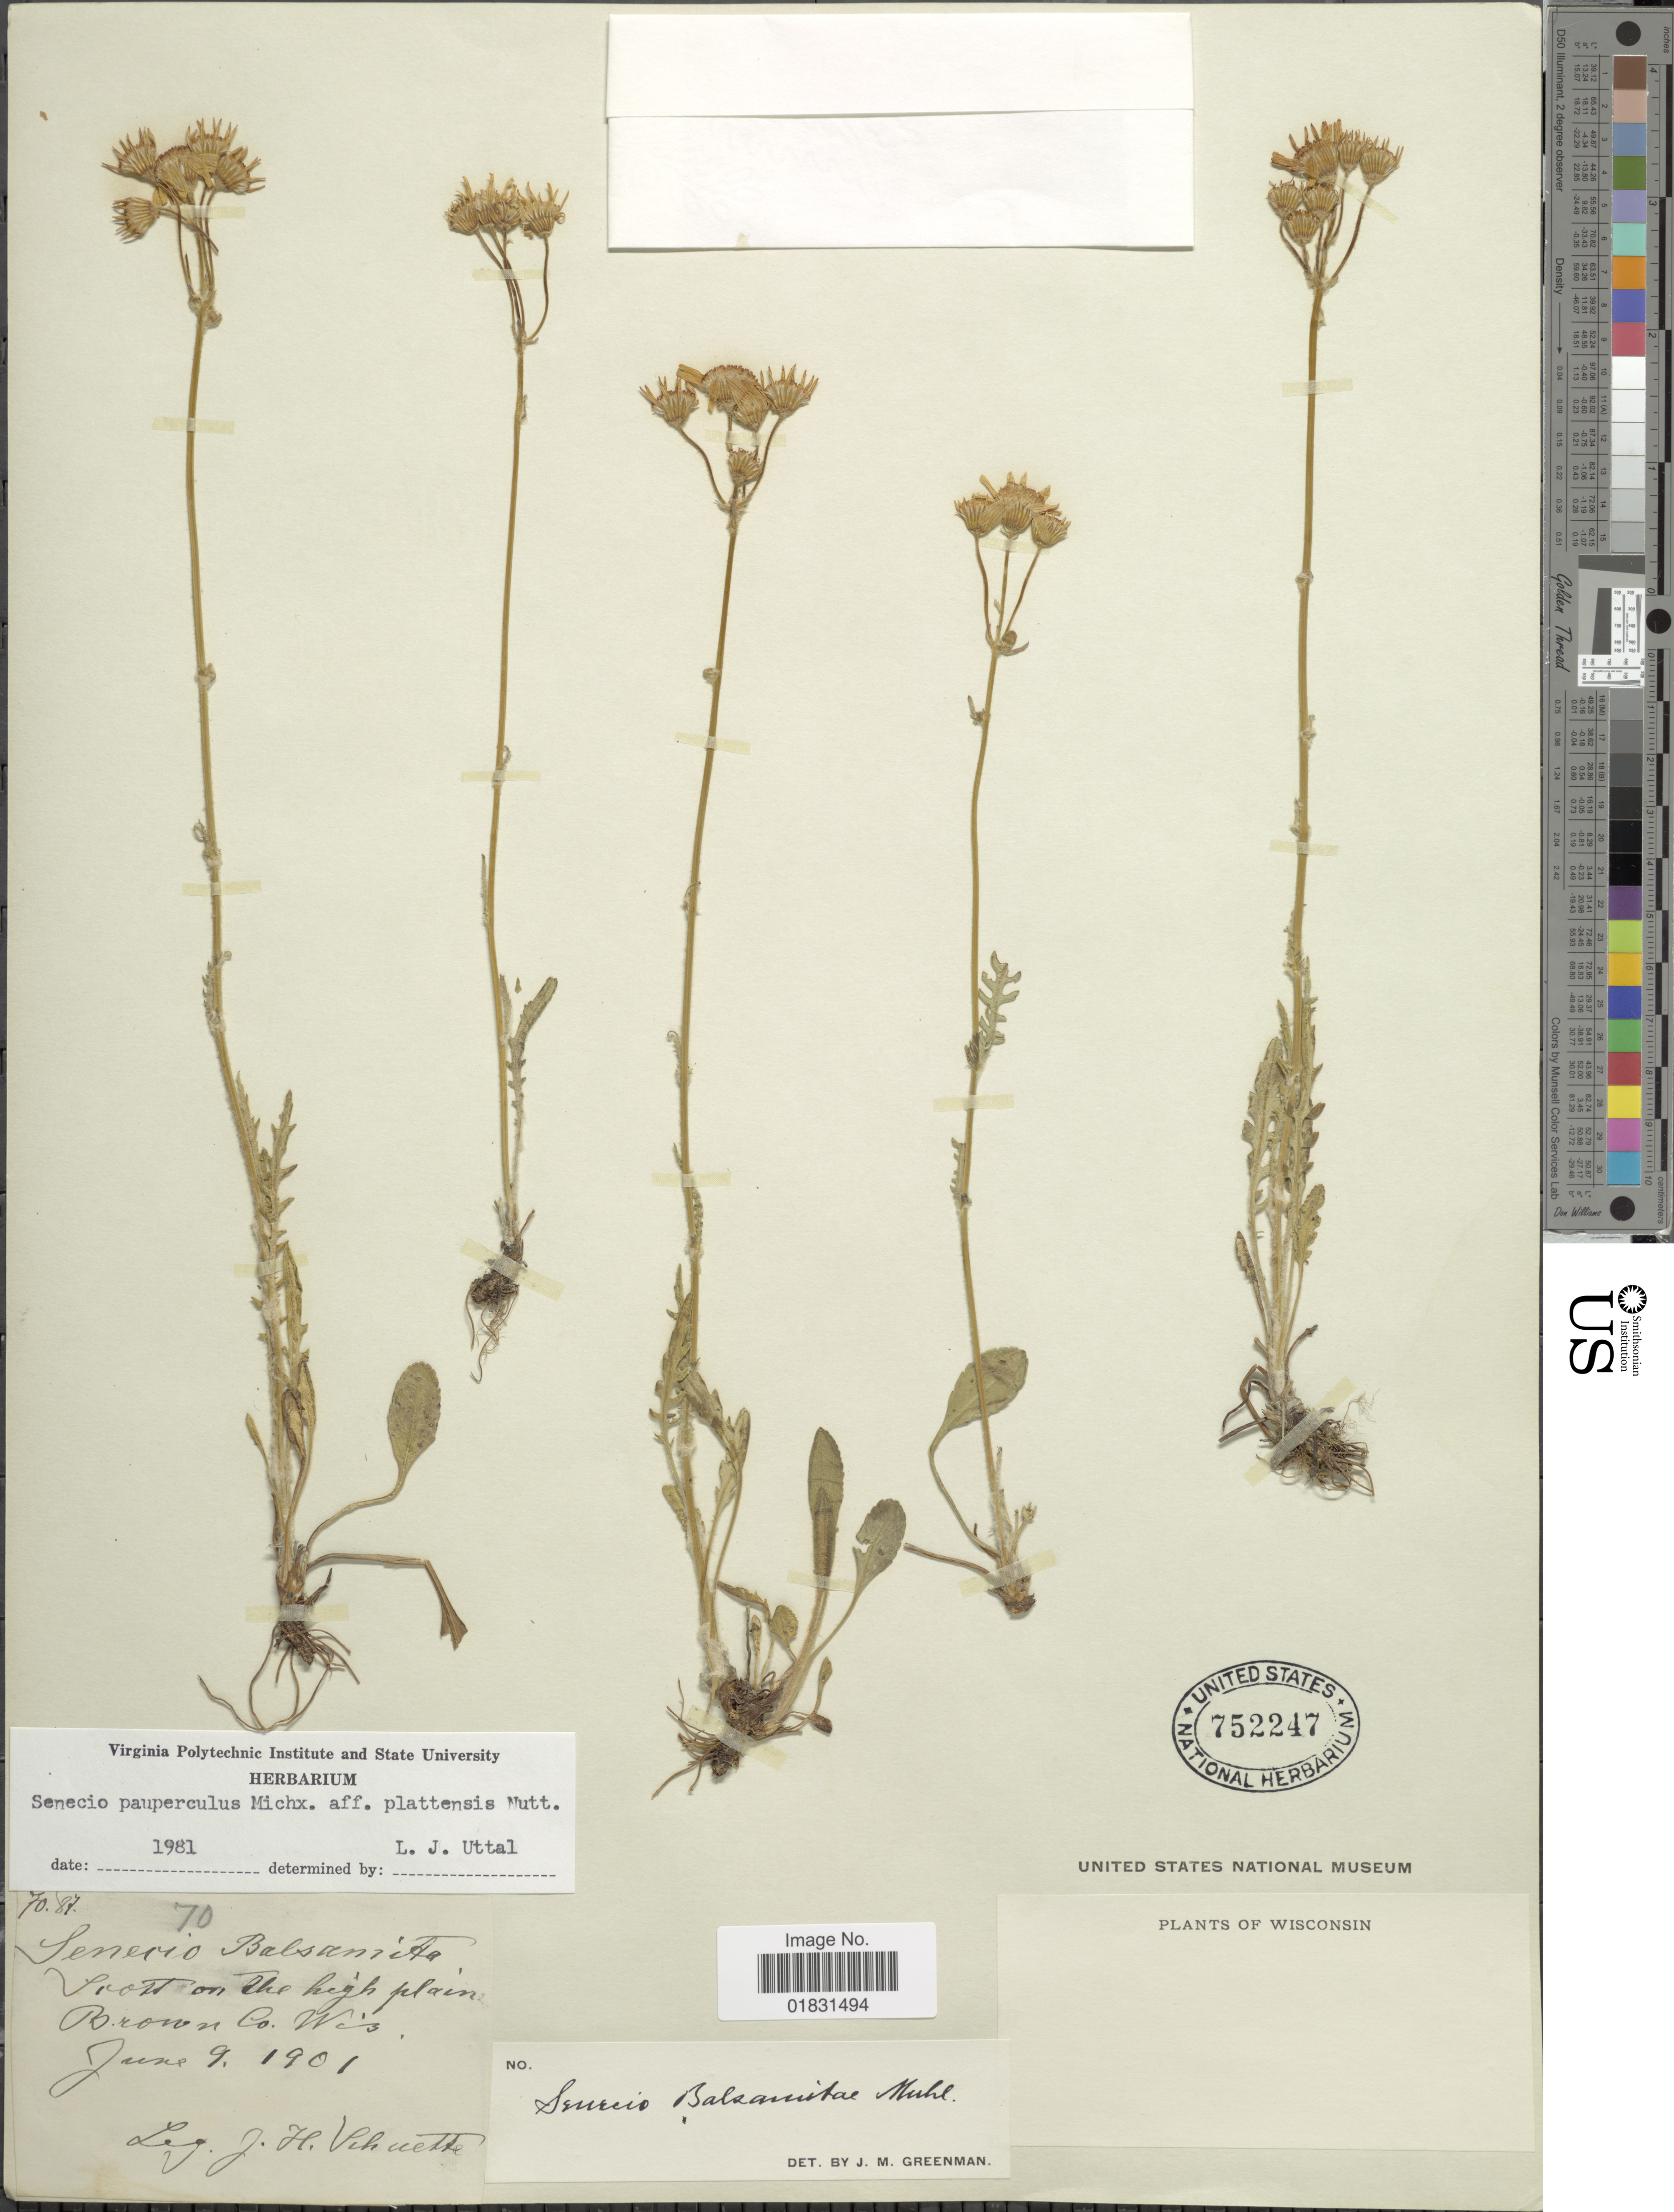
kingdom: Plantae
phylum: Tracheophyta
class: Magnoliopsida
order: Asterales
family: Asteraceae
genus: Packera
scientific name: Packera paupercula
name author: (Michx.) Á. Löve & D. Löve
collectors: J. H. Schuette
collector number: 70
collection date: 1901-06-09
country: United States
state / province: Wisconsin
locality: Brown Co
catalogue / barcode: US 752247